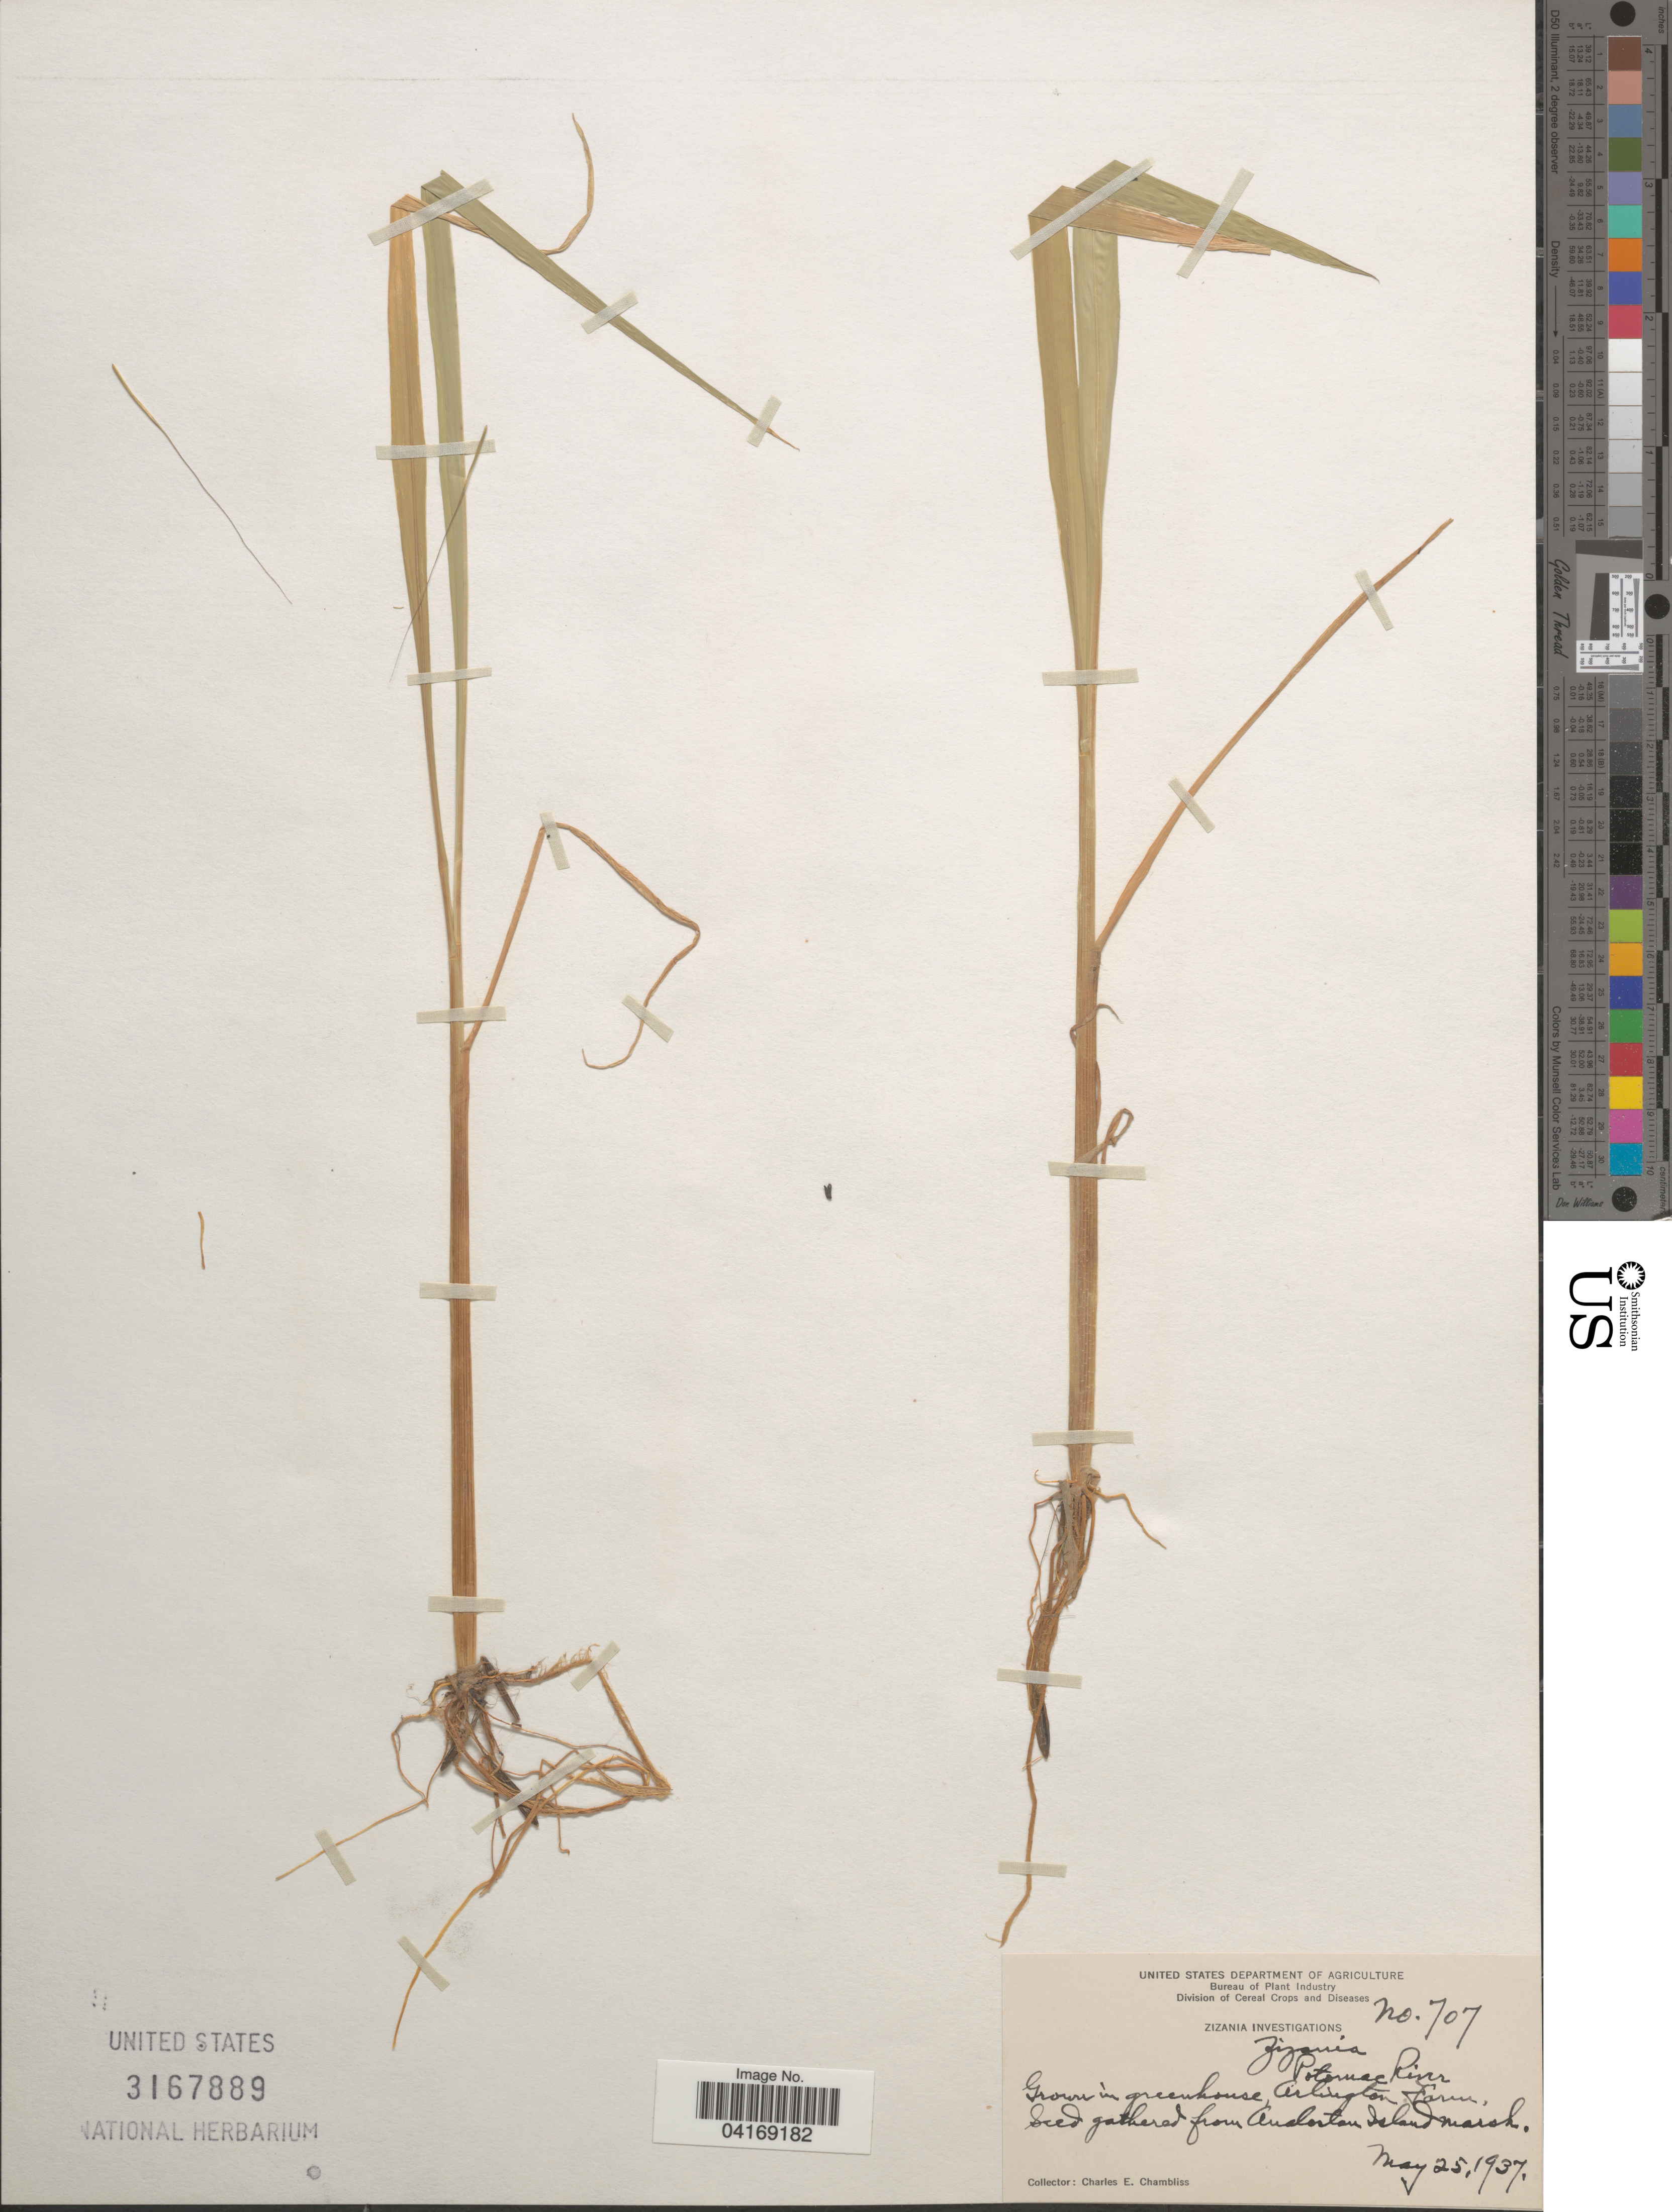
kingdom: Plantae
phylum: Tracheophyta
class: Liliopsida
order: Poales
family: Poaceae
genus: Zizania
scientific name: Zizania sp.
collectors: C. Chambliss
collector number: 707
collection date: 1937-05-25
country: United States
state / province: Virginia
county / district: Arlington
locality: In greenhouse, Arlington Farm.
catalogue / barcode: US 3167889